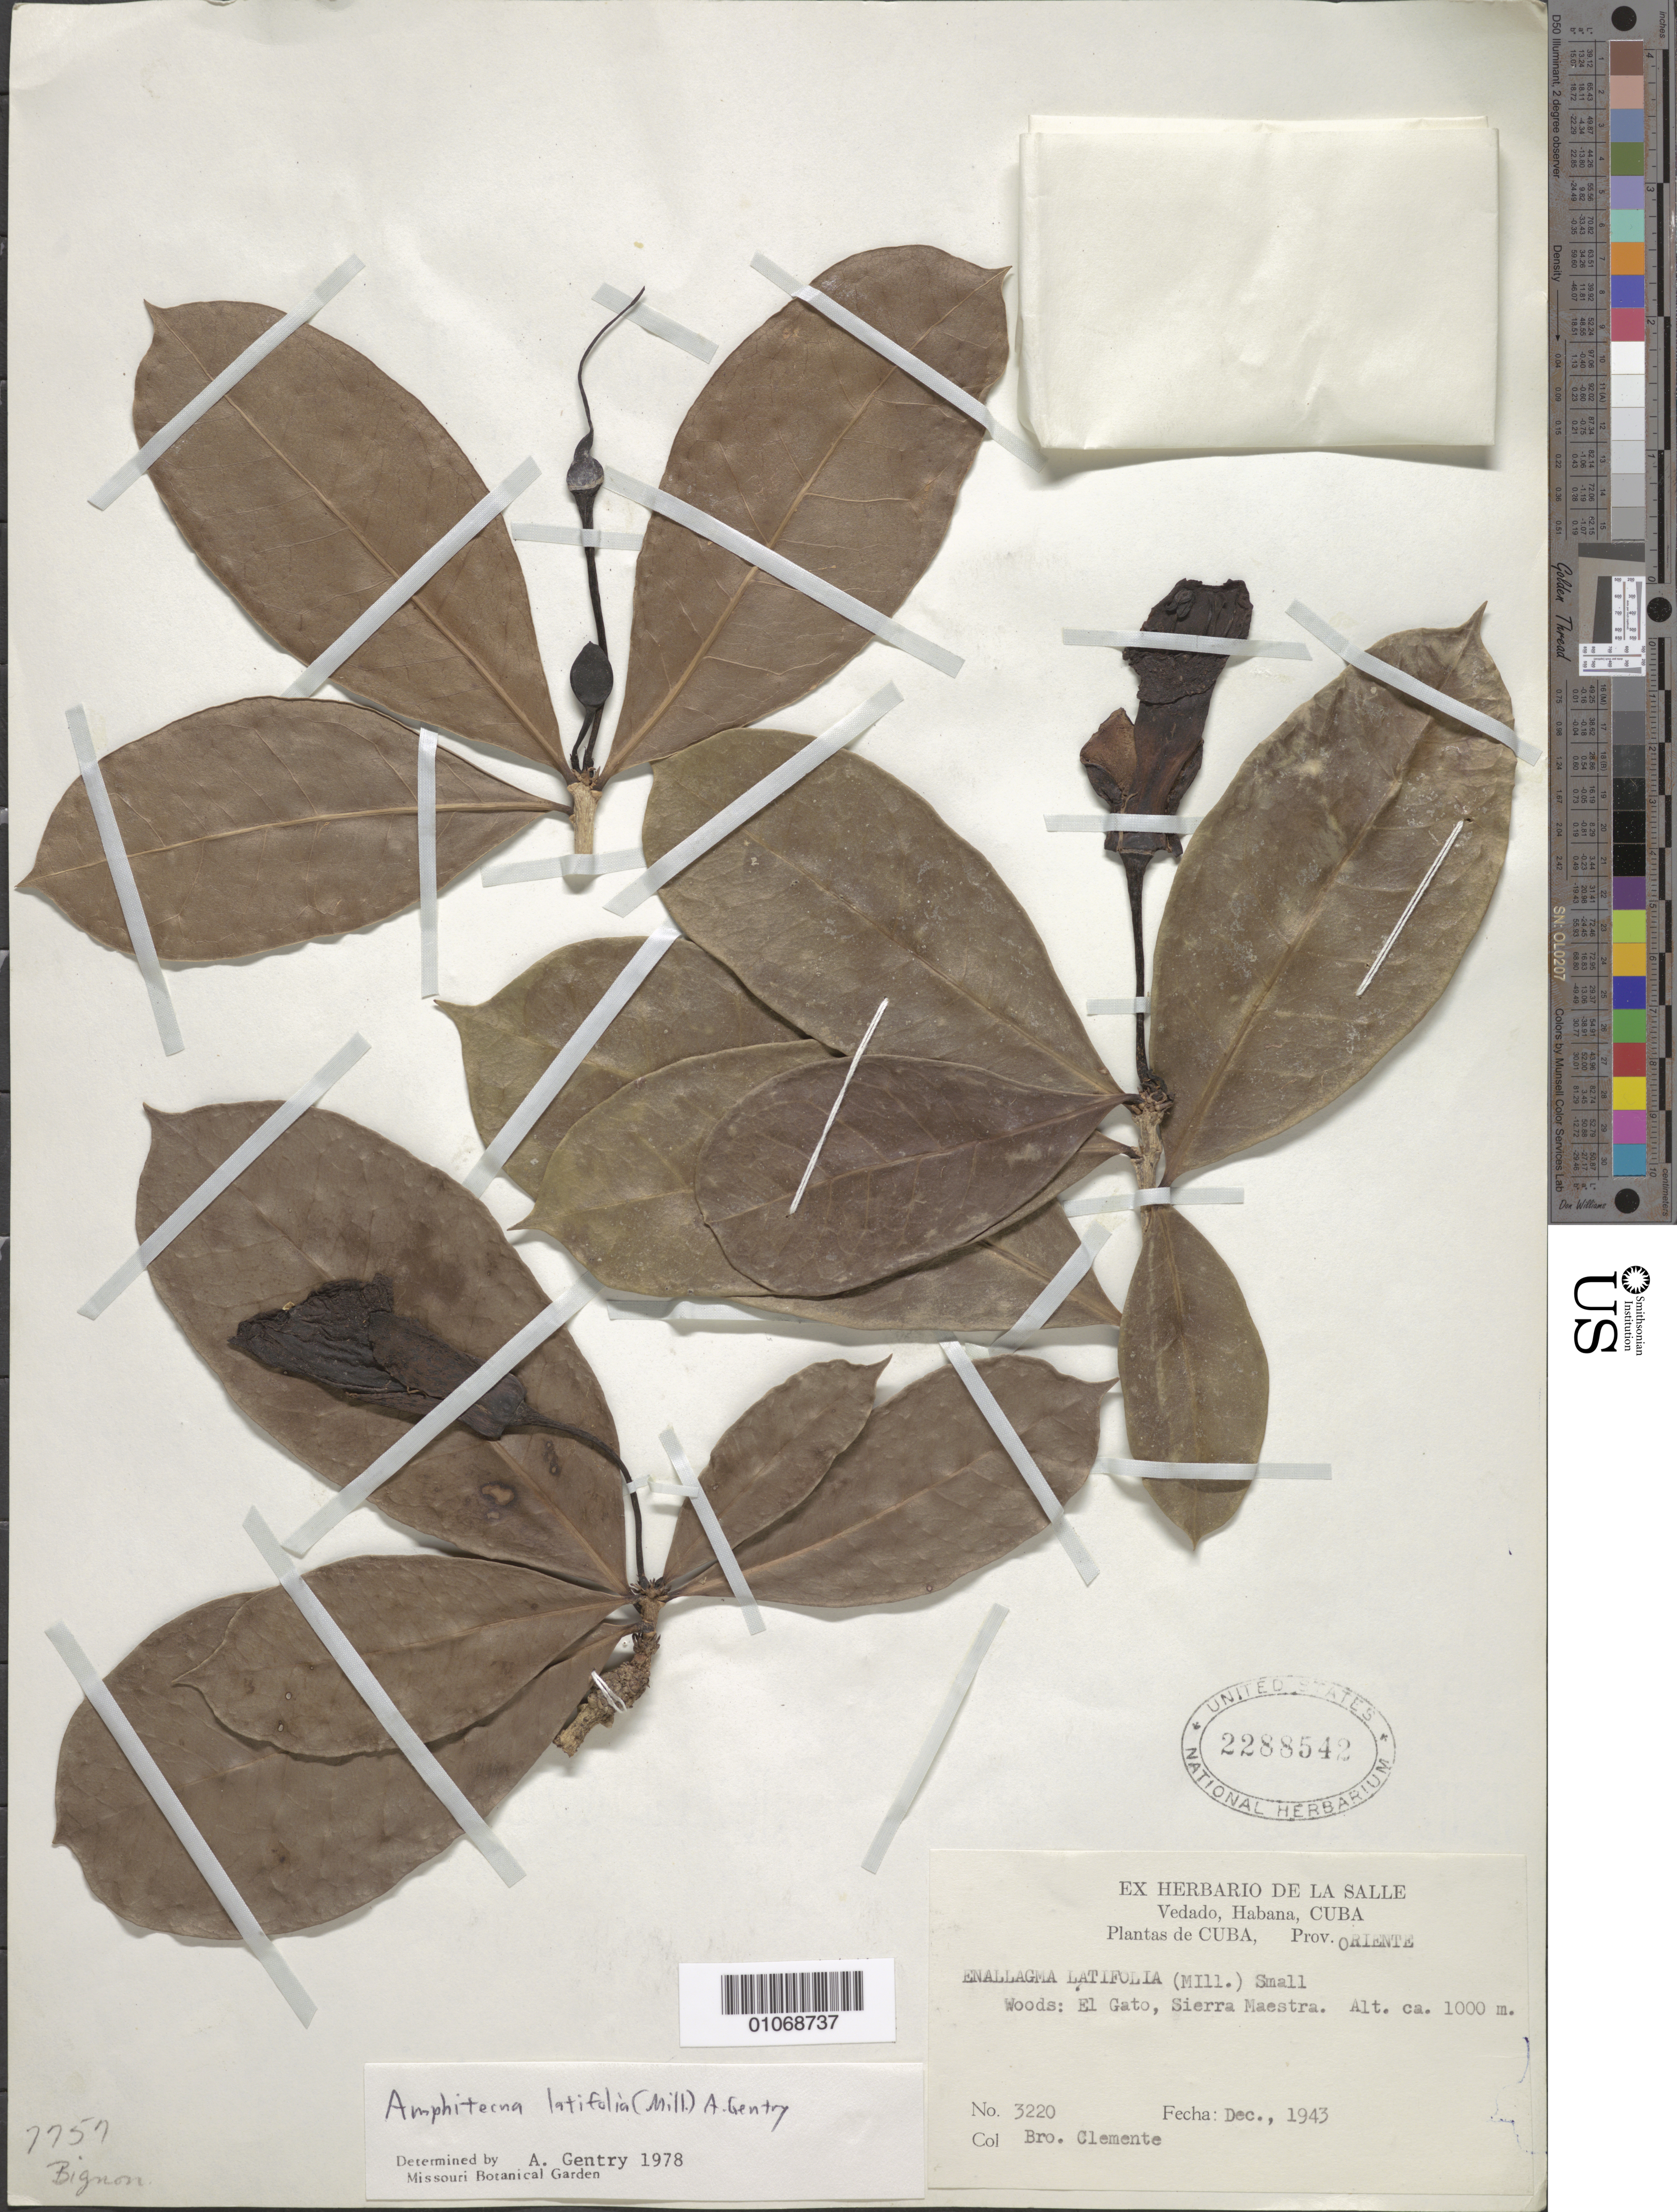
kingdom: Plantae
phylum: Tracheophyta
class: Magnoliopsida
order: Lamiales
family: Bignoniaceae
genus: Amphitecna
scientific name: Amphitecna latifolia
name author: (Mill.) A.H. Gentry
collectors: Bro. Clemente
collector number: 3220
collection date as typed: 01 Dec 1943 to 31 Dec 1943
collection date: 1943-12-01/1943-12-31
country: Cuba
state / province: Oriente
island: Cuba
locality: Woods: El Gato, Sierra Maestra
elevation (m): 1000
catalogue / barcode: US 2288542